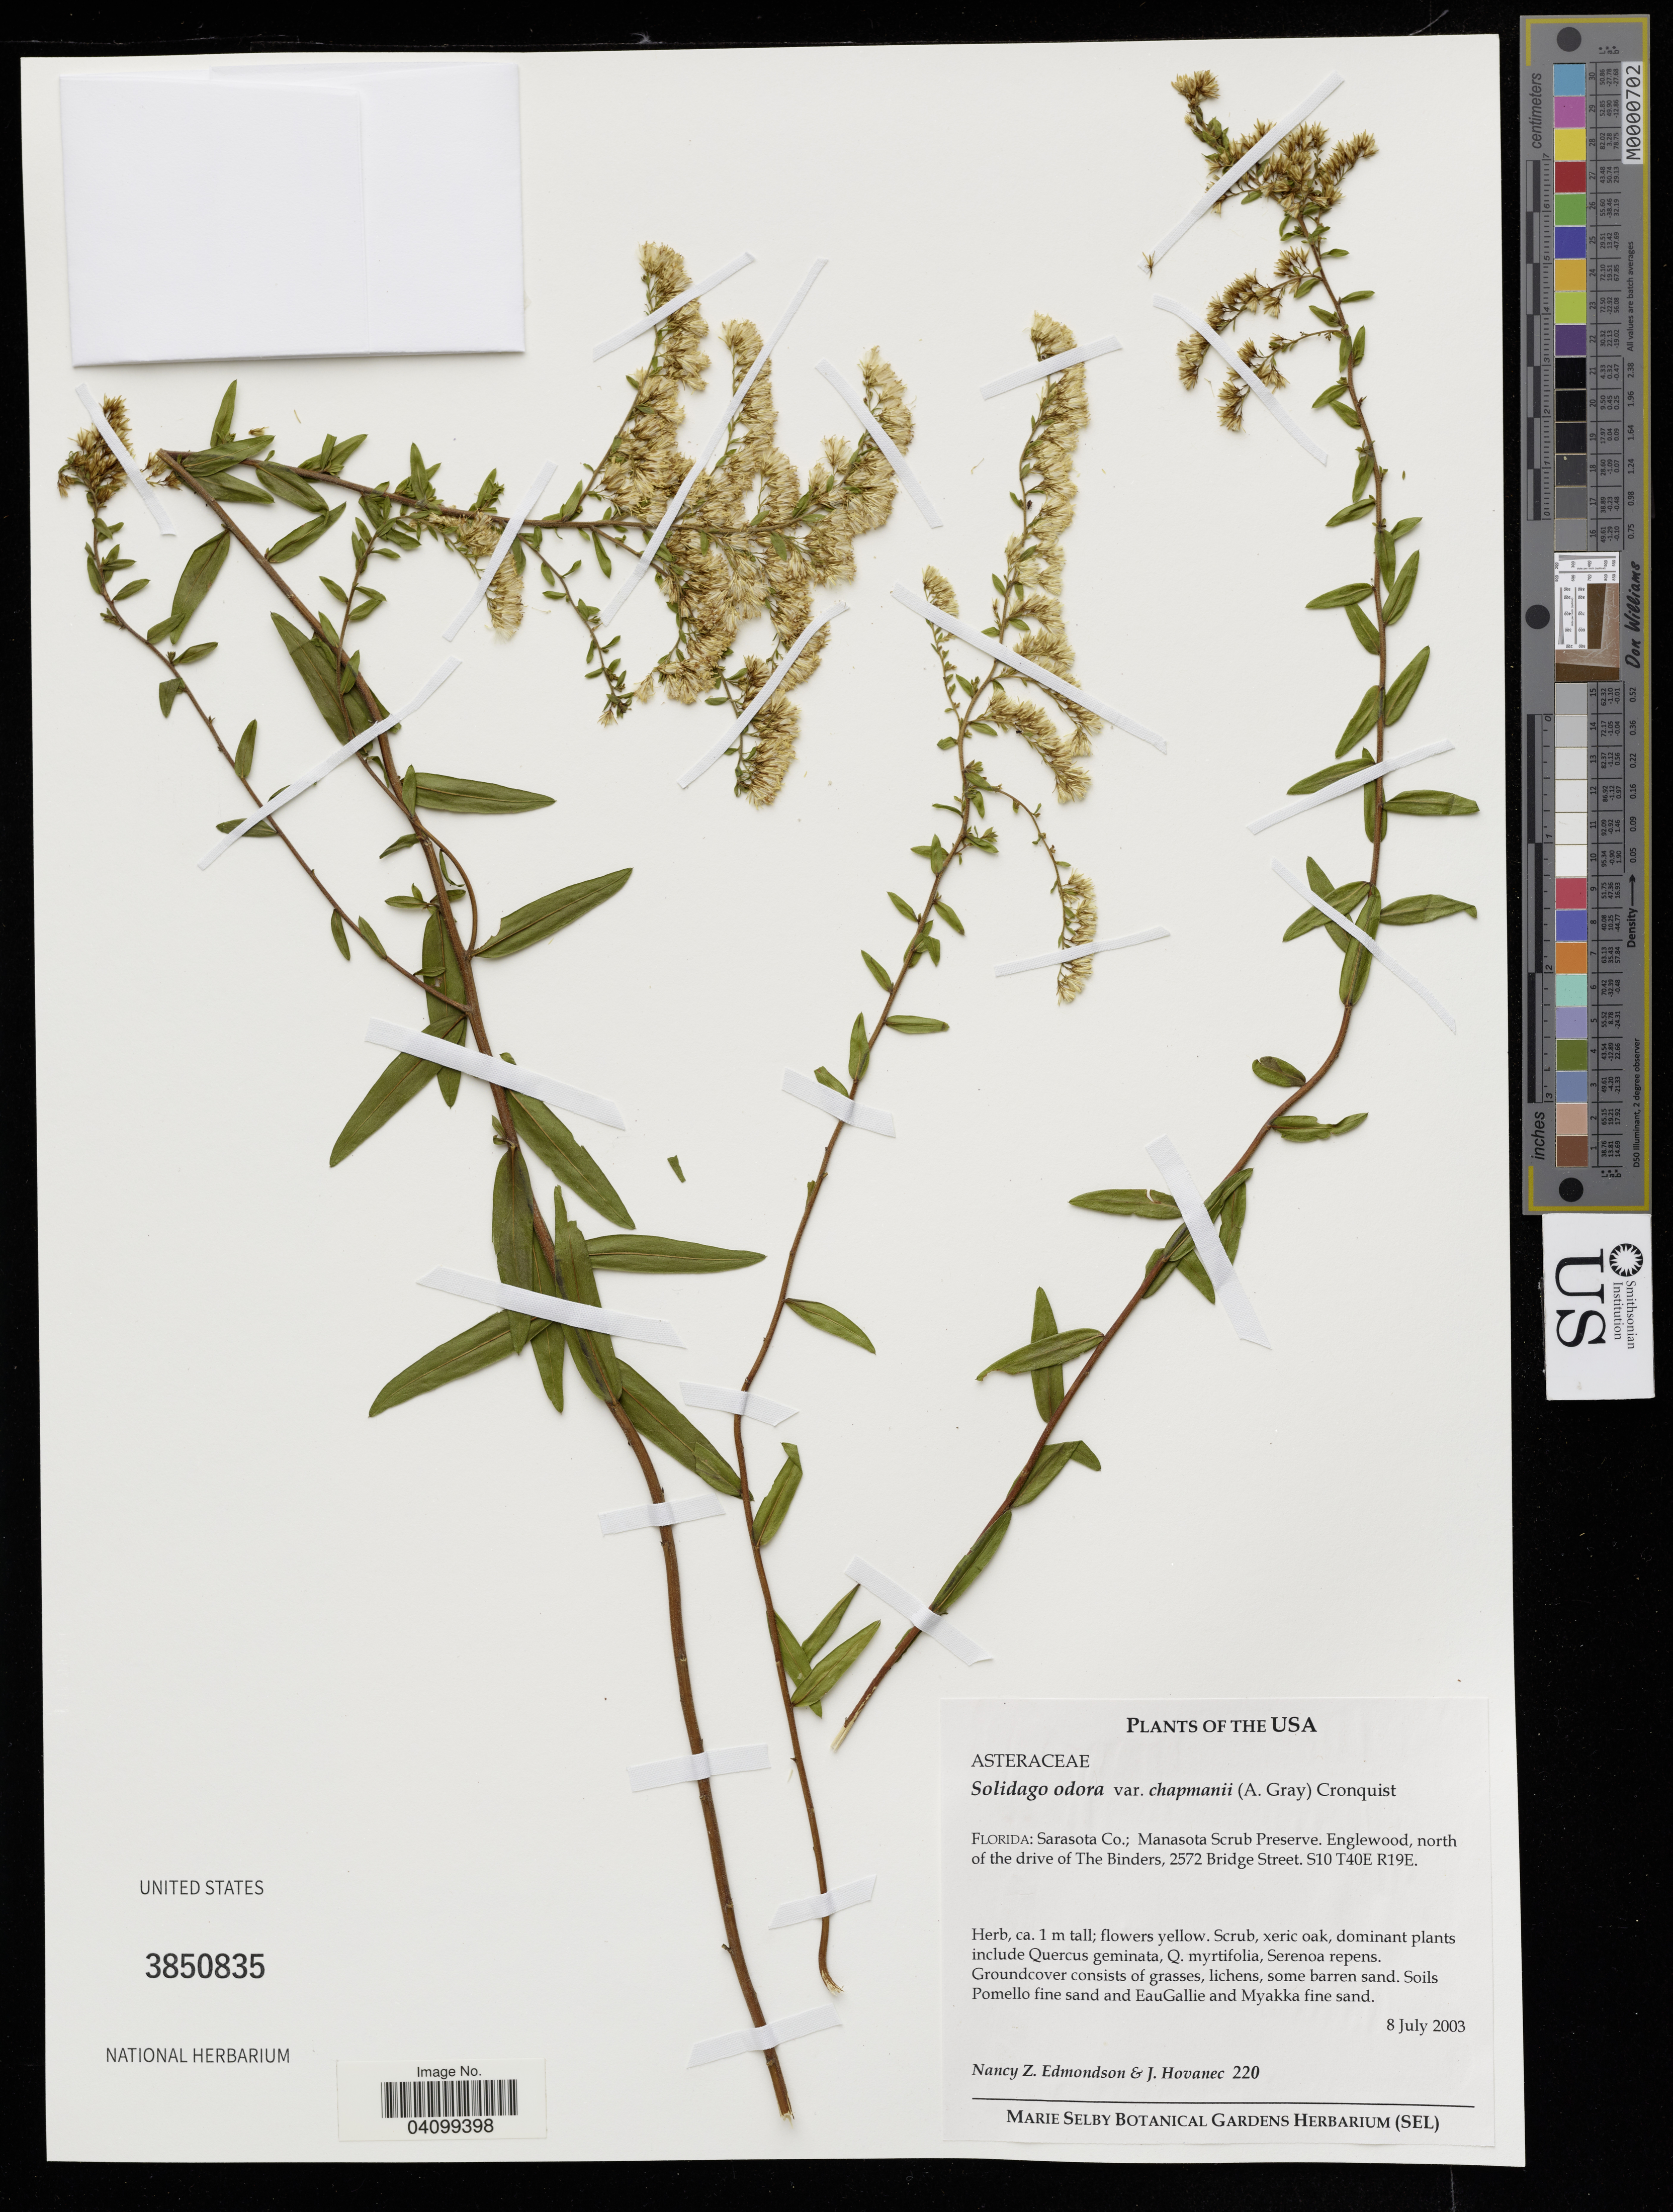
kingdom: Plantae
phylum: Tracheophyta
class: Magnoliopsida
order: Asterales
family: Asteraceae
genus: Solidago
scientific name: Solidago odora var. chapmanii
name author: (A. Gray) Semple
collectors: N. Edmondson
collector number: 220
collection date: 2003-07-08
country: United States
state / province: Florida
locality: Sarasota Co.; Manasota Scrub Preserve. Englewood, north of the drive of The Binders, 2572 Bridge Street. S10 T40E R19E.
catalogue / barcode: US 3850835